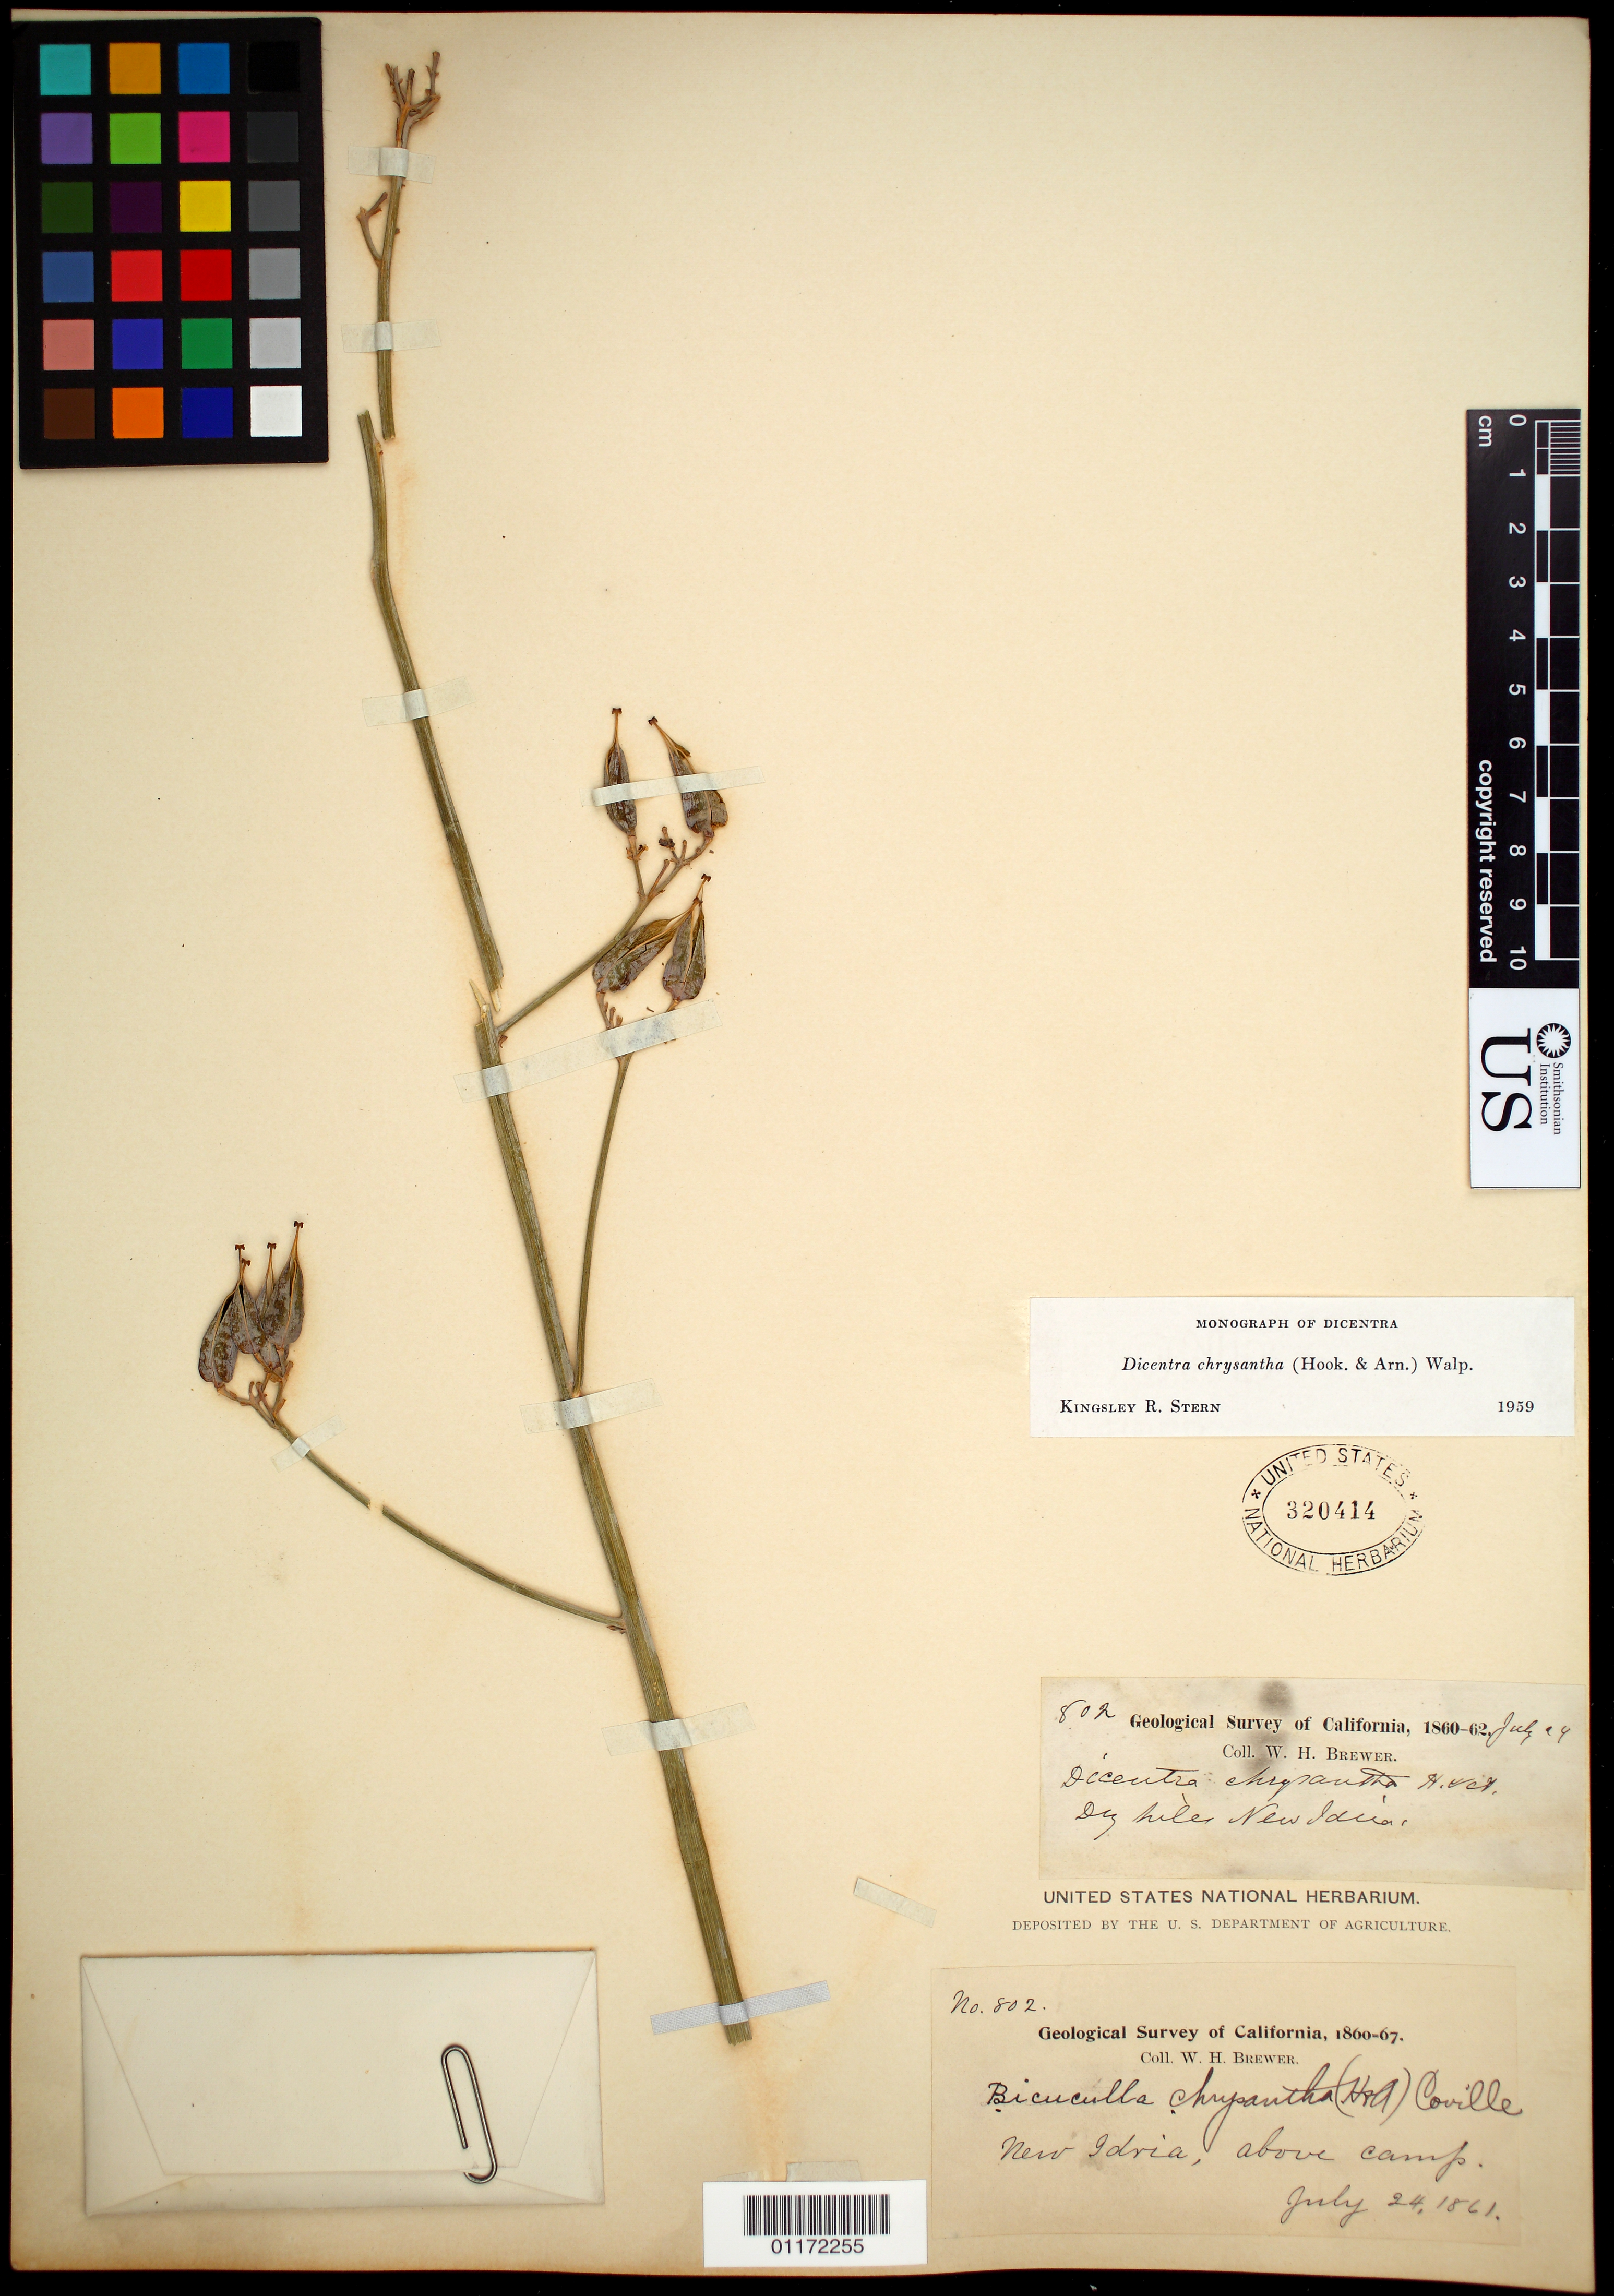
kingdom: Plantae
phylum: Tracheophyta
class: Magnoliopsida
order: Ranunculales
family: Papaveraceae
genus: Ehrendorferia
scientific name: Ehrendorferia chrysantha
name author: (Hook. & Arn.) Rylander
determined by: Strong, M. T., (US), Smithsonian Institution - National Museum of Natural History (UNITED STATES)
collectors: W. H. Brewer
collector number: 802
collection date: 1861-07-24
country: United States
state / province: California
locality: New Idria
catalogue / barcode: US 320414